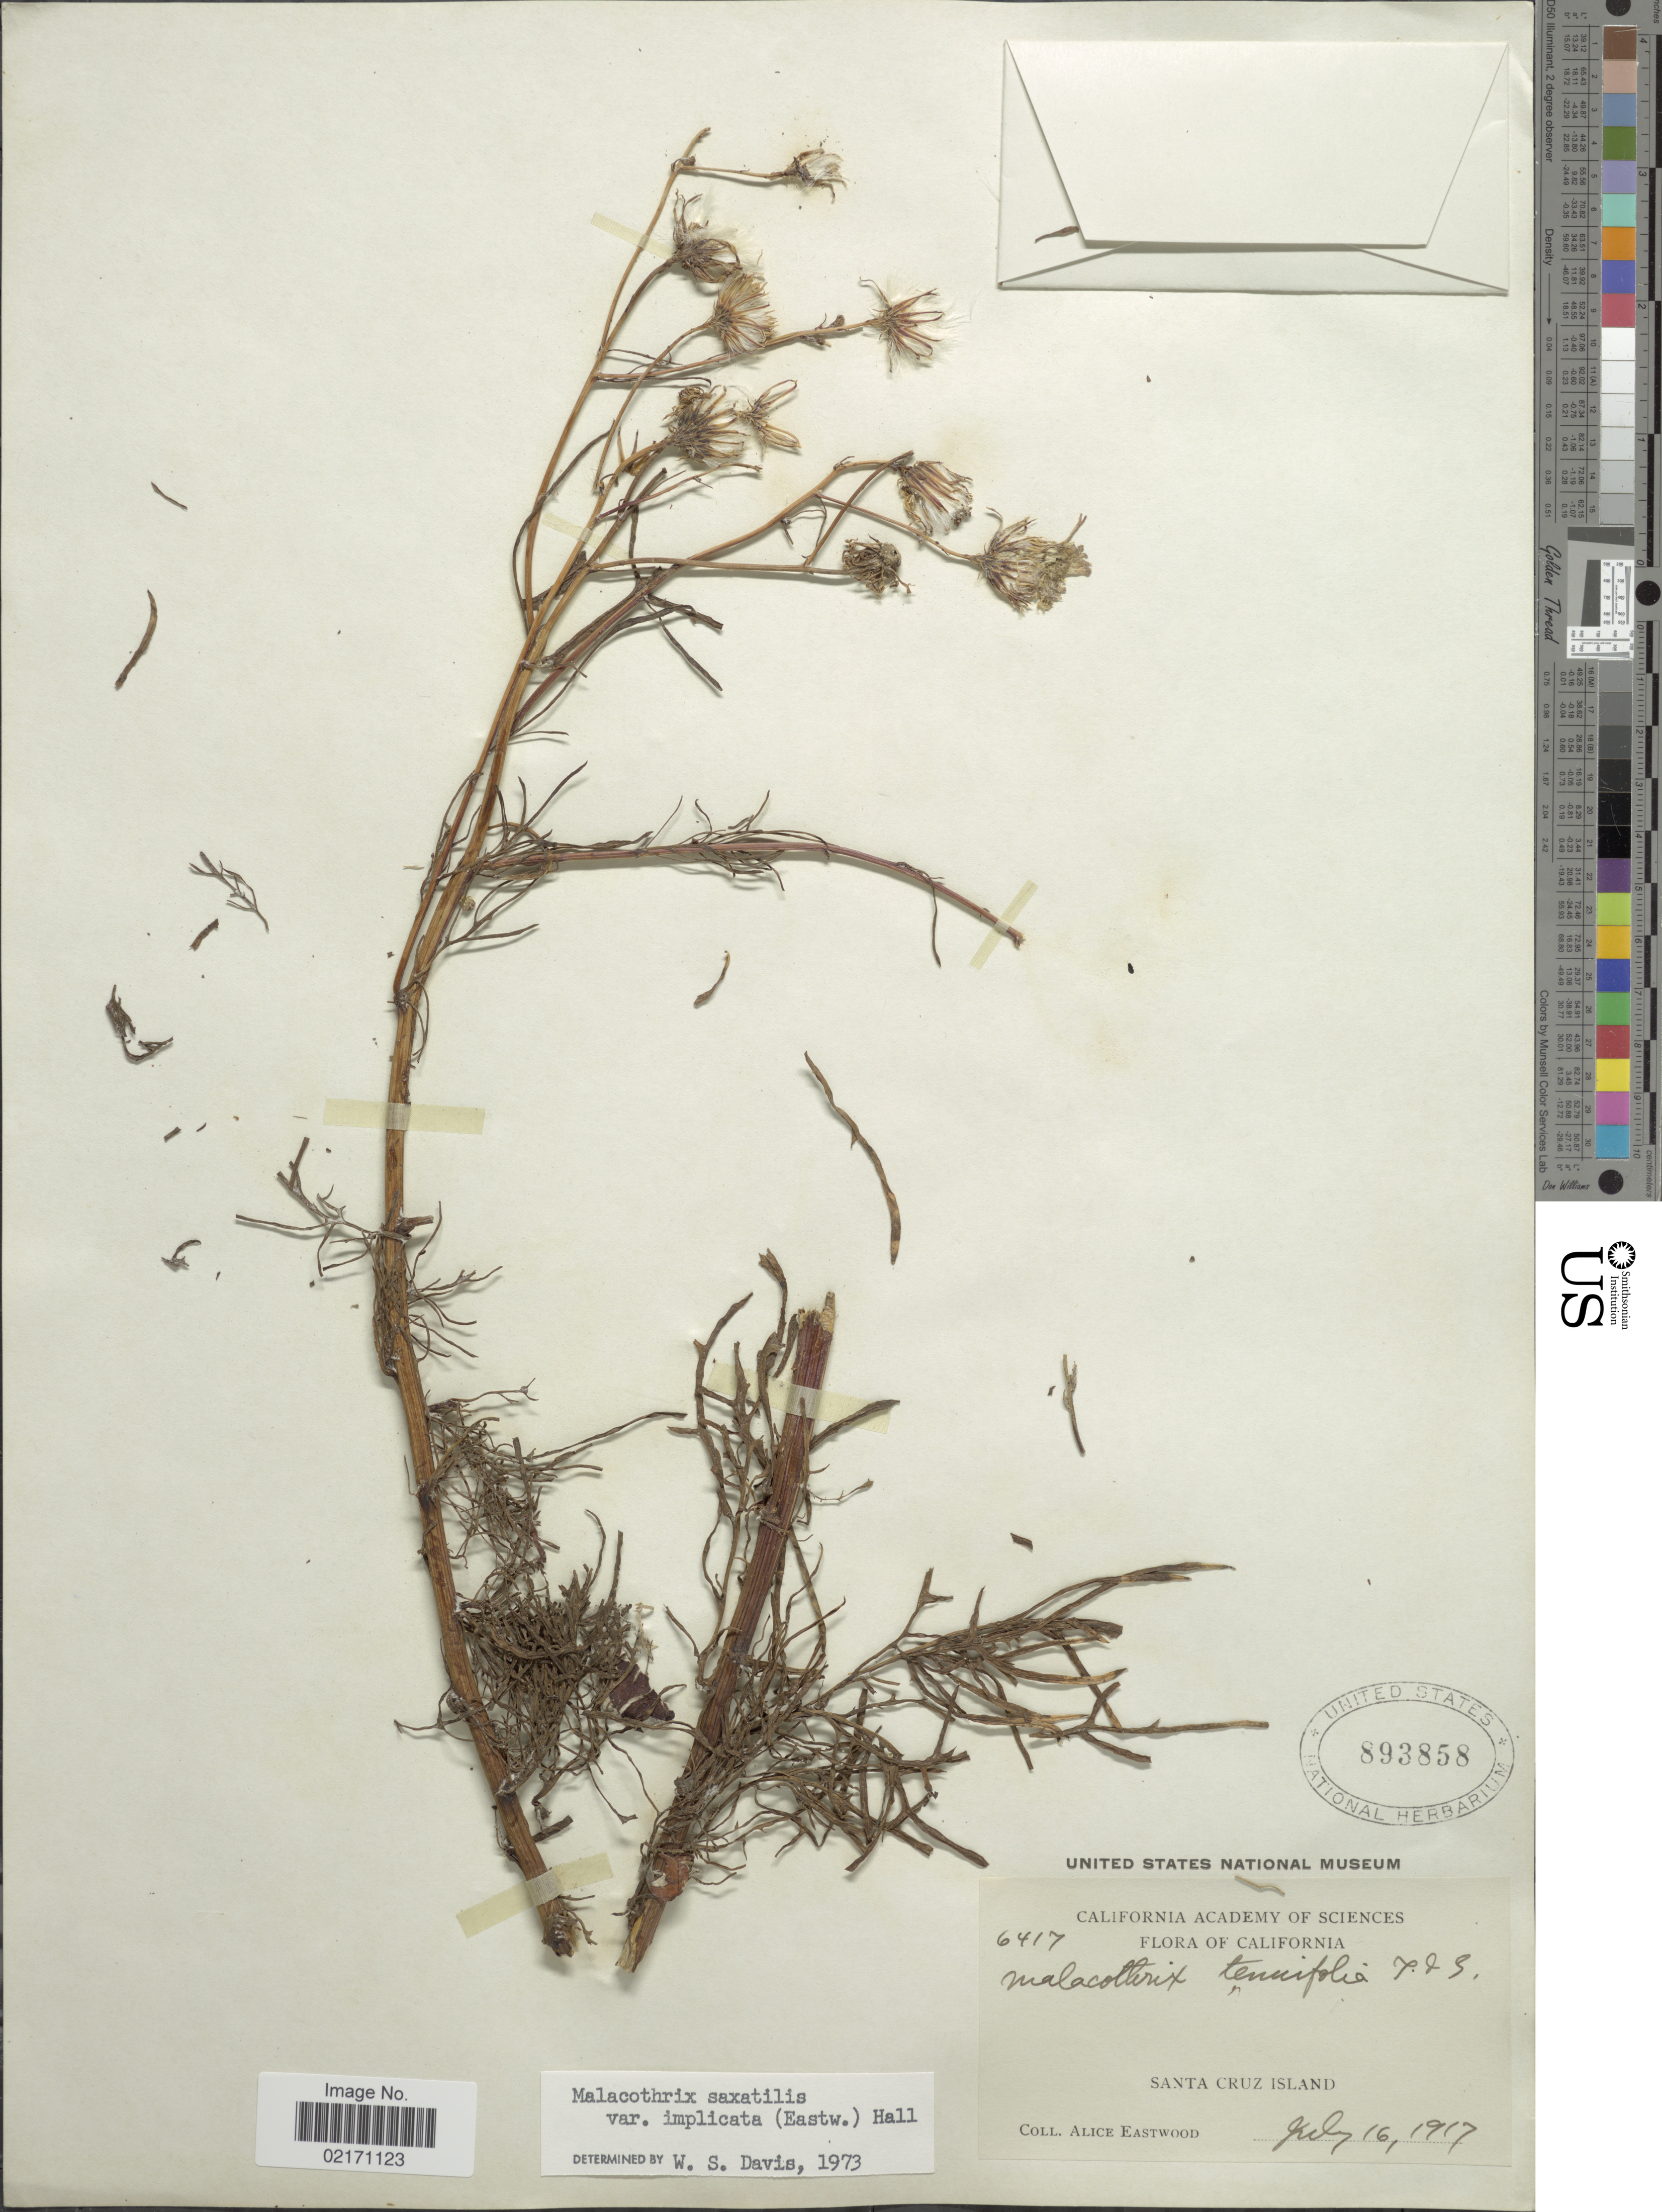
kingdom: Plantae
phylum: Tracheophyta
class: Magnoliopsida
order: Asterales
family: Asteraceae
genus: Malacothrix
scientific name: Malacothrix saxatilis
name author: Torr. & A. Gray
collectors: A. Eastwood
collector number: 6417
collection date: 1917-07-16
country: United States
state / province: California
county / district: Santa Barbara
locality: Santa Cruz Island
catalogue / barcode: US 893858